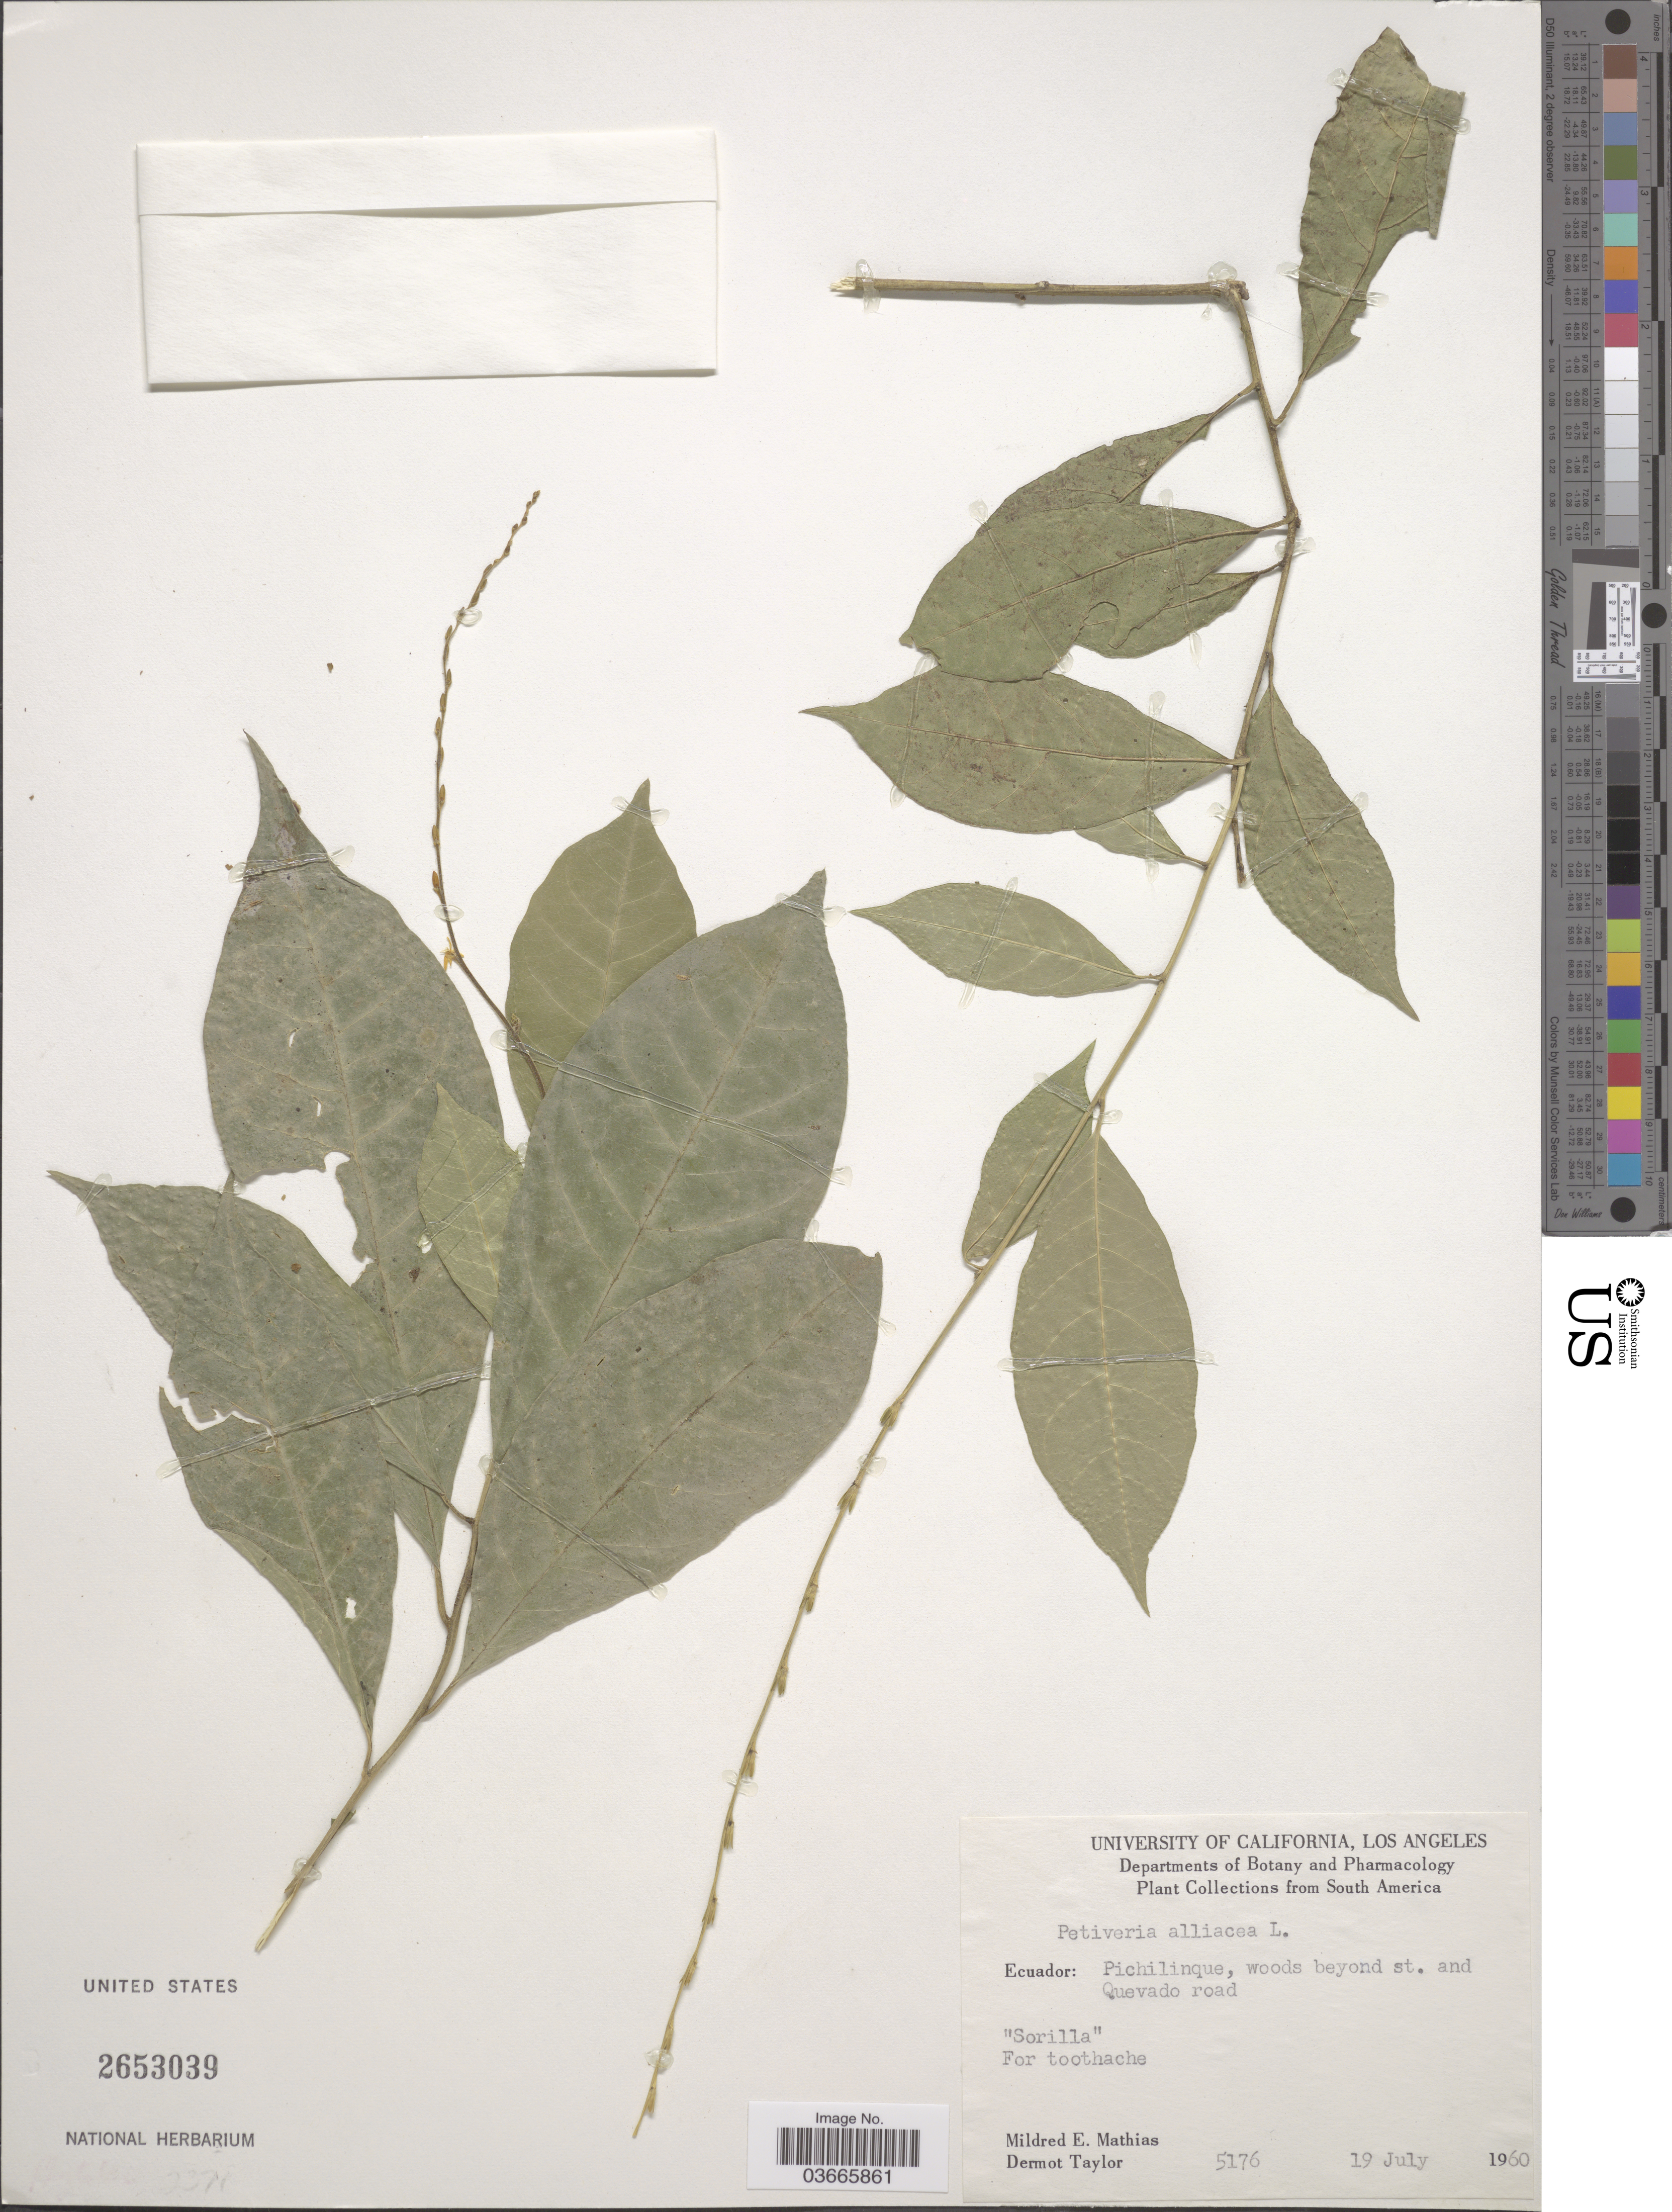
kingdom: Plantae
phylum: Tracheophyta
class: Magnoliopsida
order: Caryophyllales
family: Phytolaccaceae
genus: Petiveria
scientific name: Petiveria alliacea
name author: L.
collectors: M. E. Mathias & D. Taylor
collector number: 5176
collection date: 1960-07-19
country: Ecuador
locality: Pichilinque, woods beyond st. and Quevado road.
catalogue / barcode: US 2653039